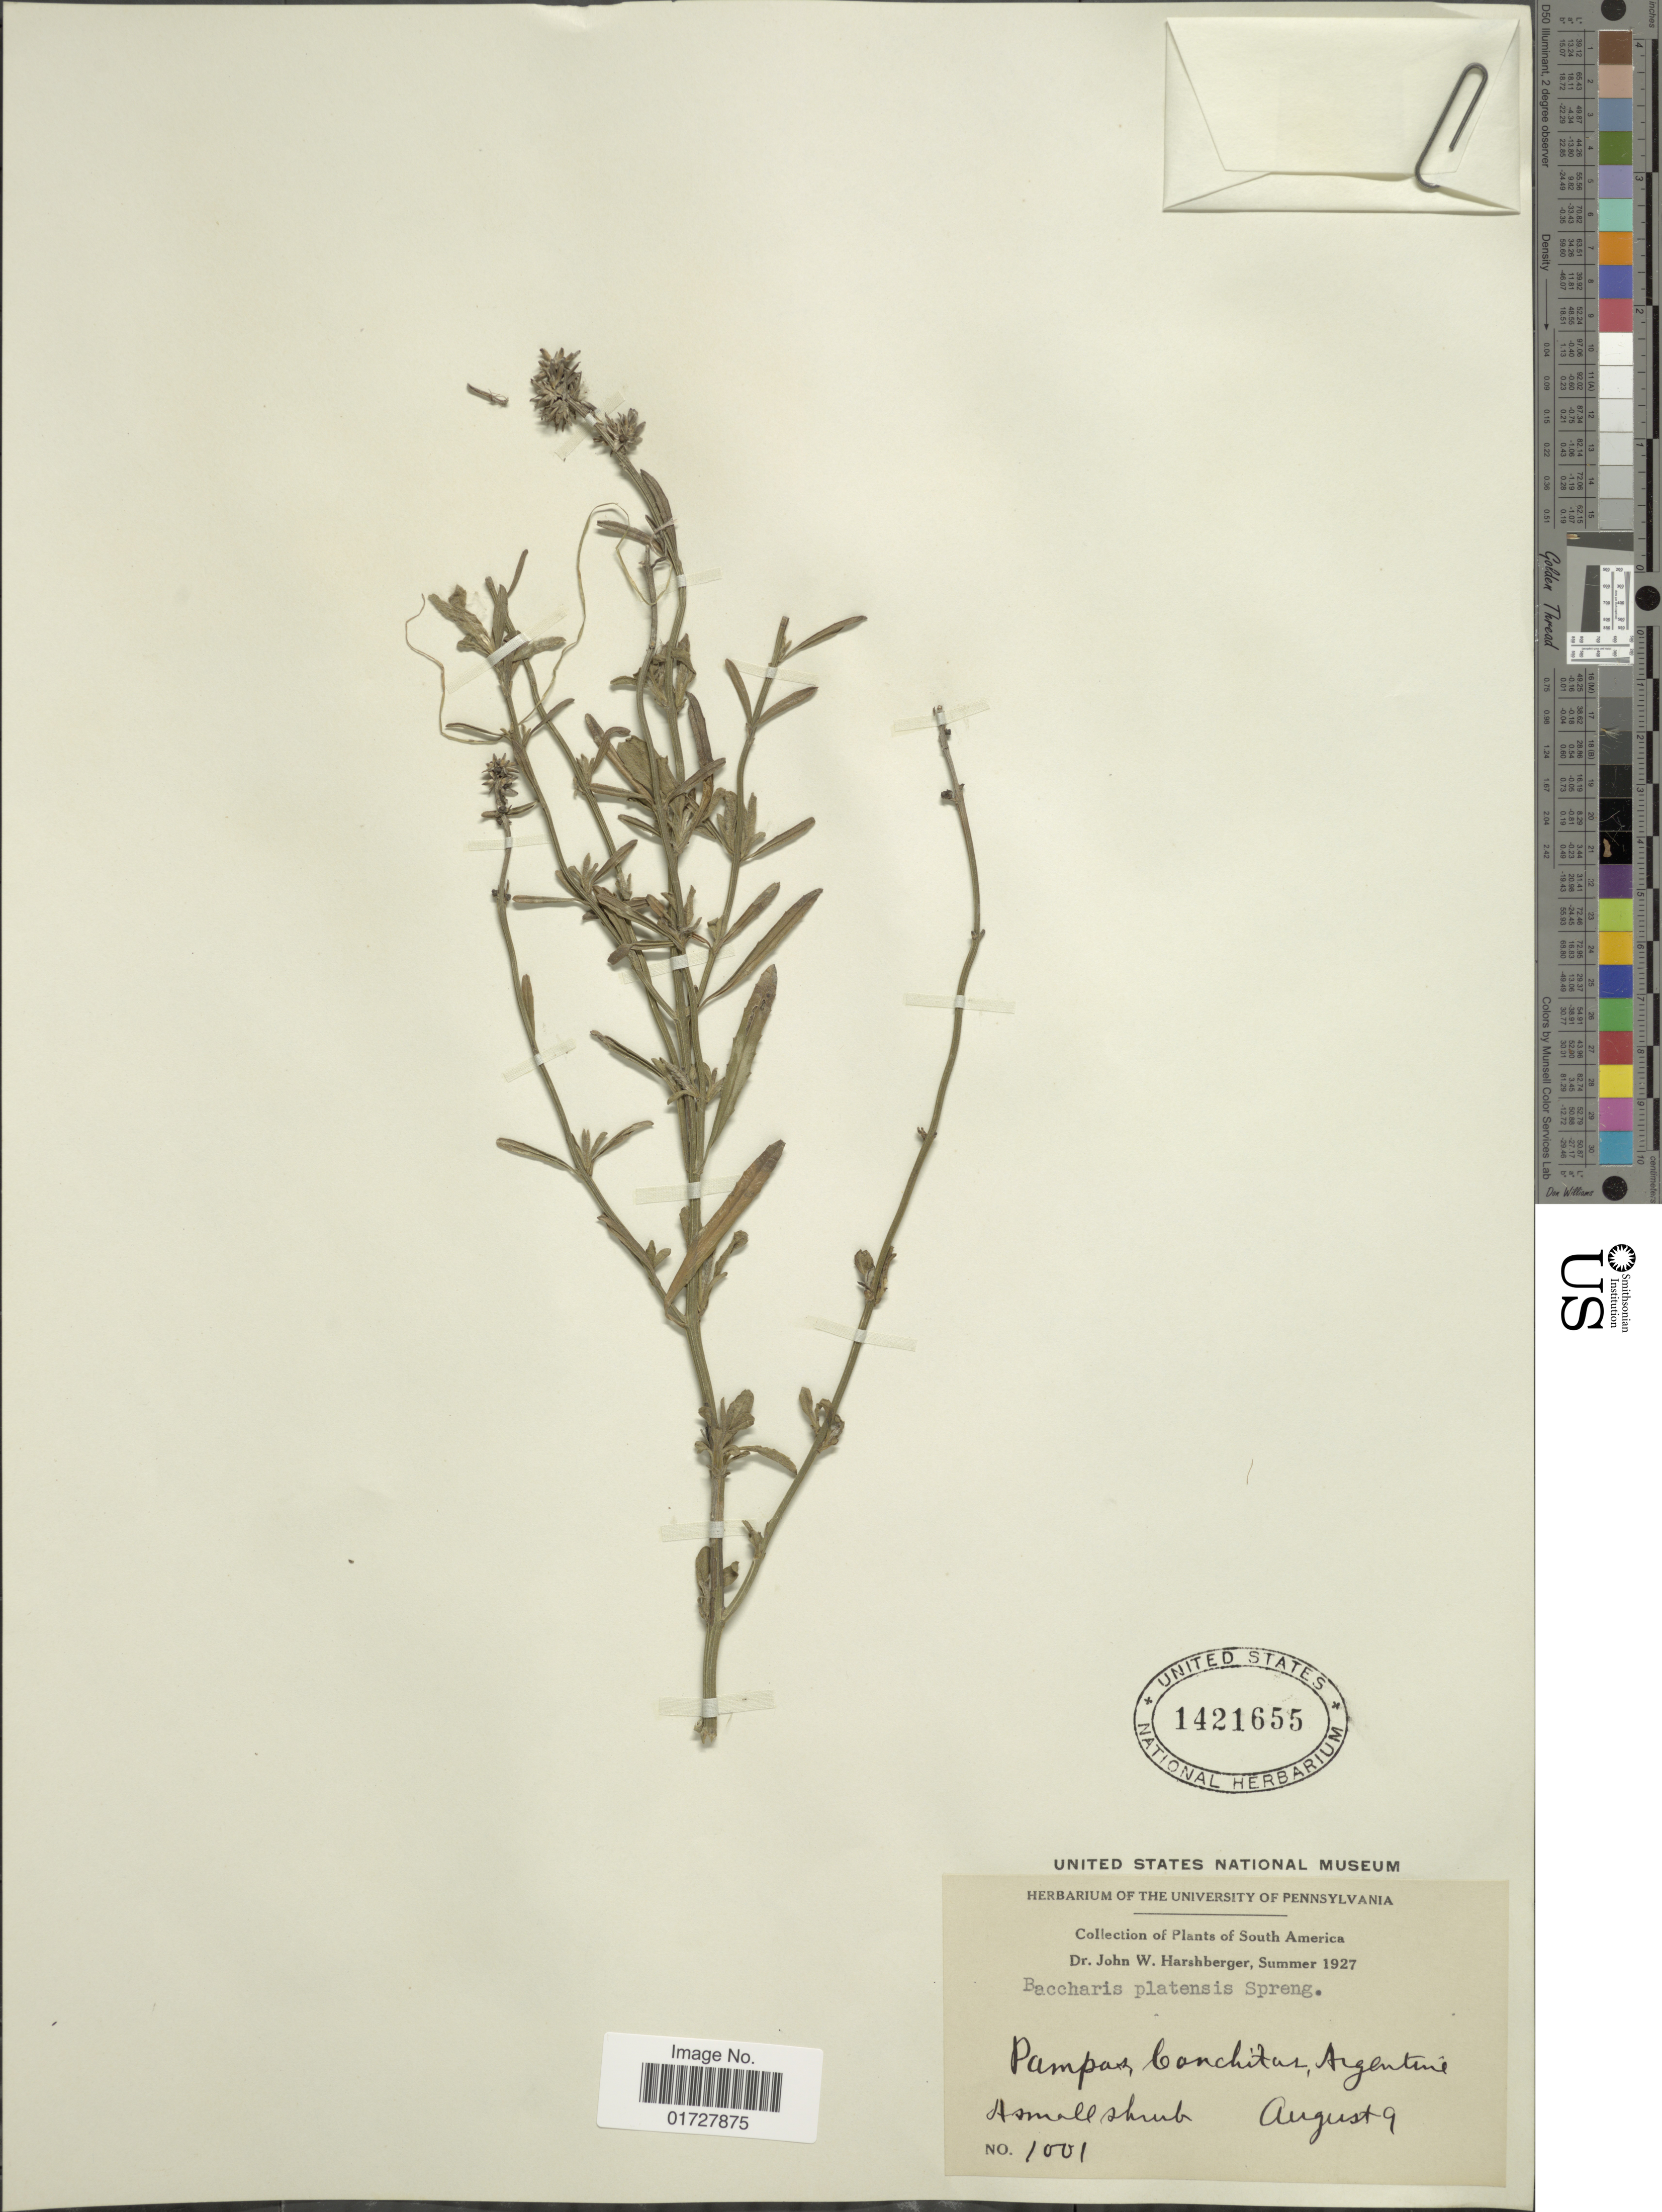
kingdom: Plantae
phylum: Tracheophyta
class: Magnoliopsida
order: Asterales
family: Asteraceae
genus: Baccharis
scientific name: Baccharis spicata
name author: (Lam.) Baill.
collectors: J. W. Harshberger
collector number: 1001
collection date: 1927-08-09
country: Argentina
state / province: La Pampa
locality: South America, Pampas, Conchitas.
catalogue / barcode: US 1421655